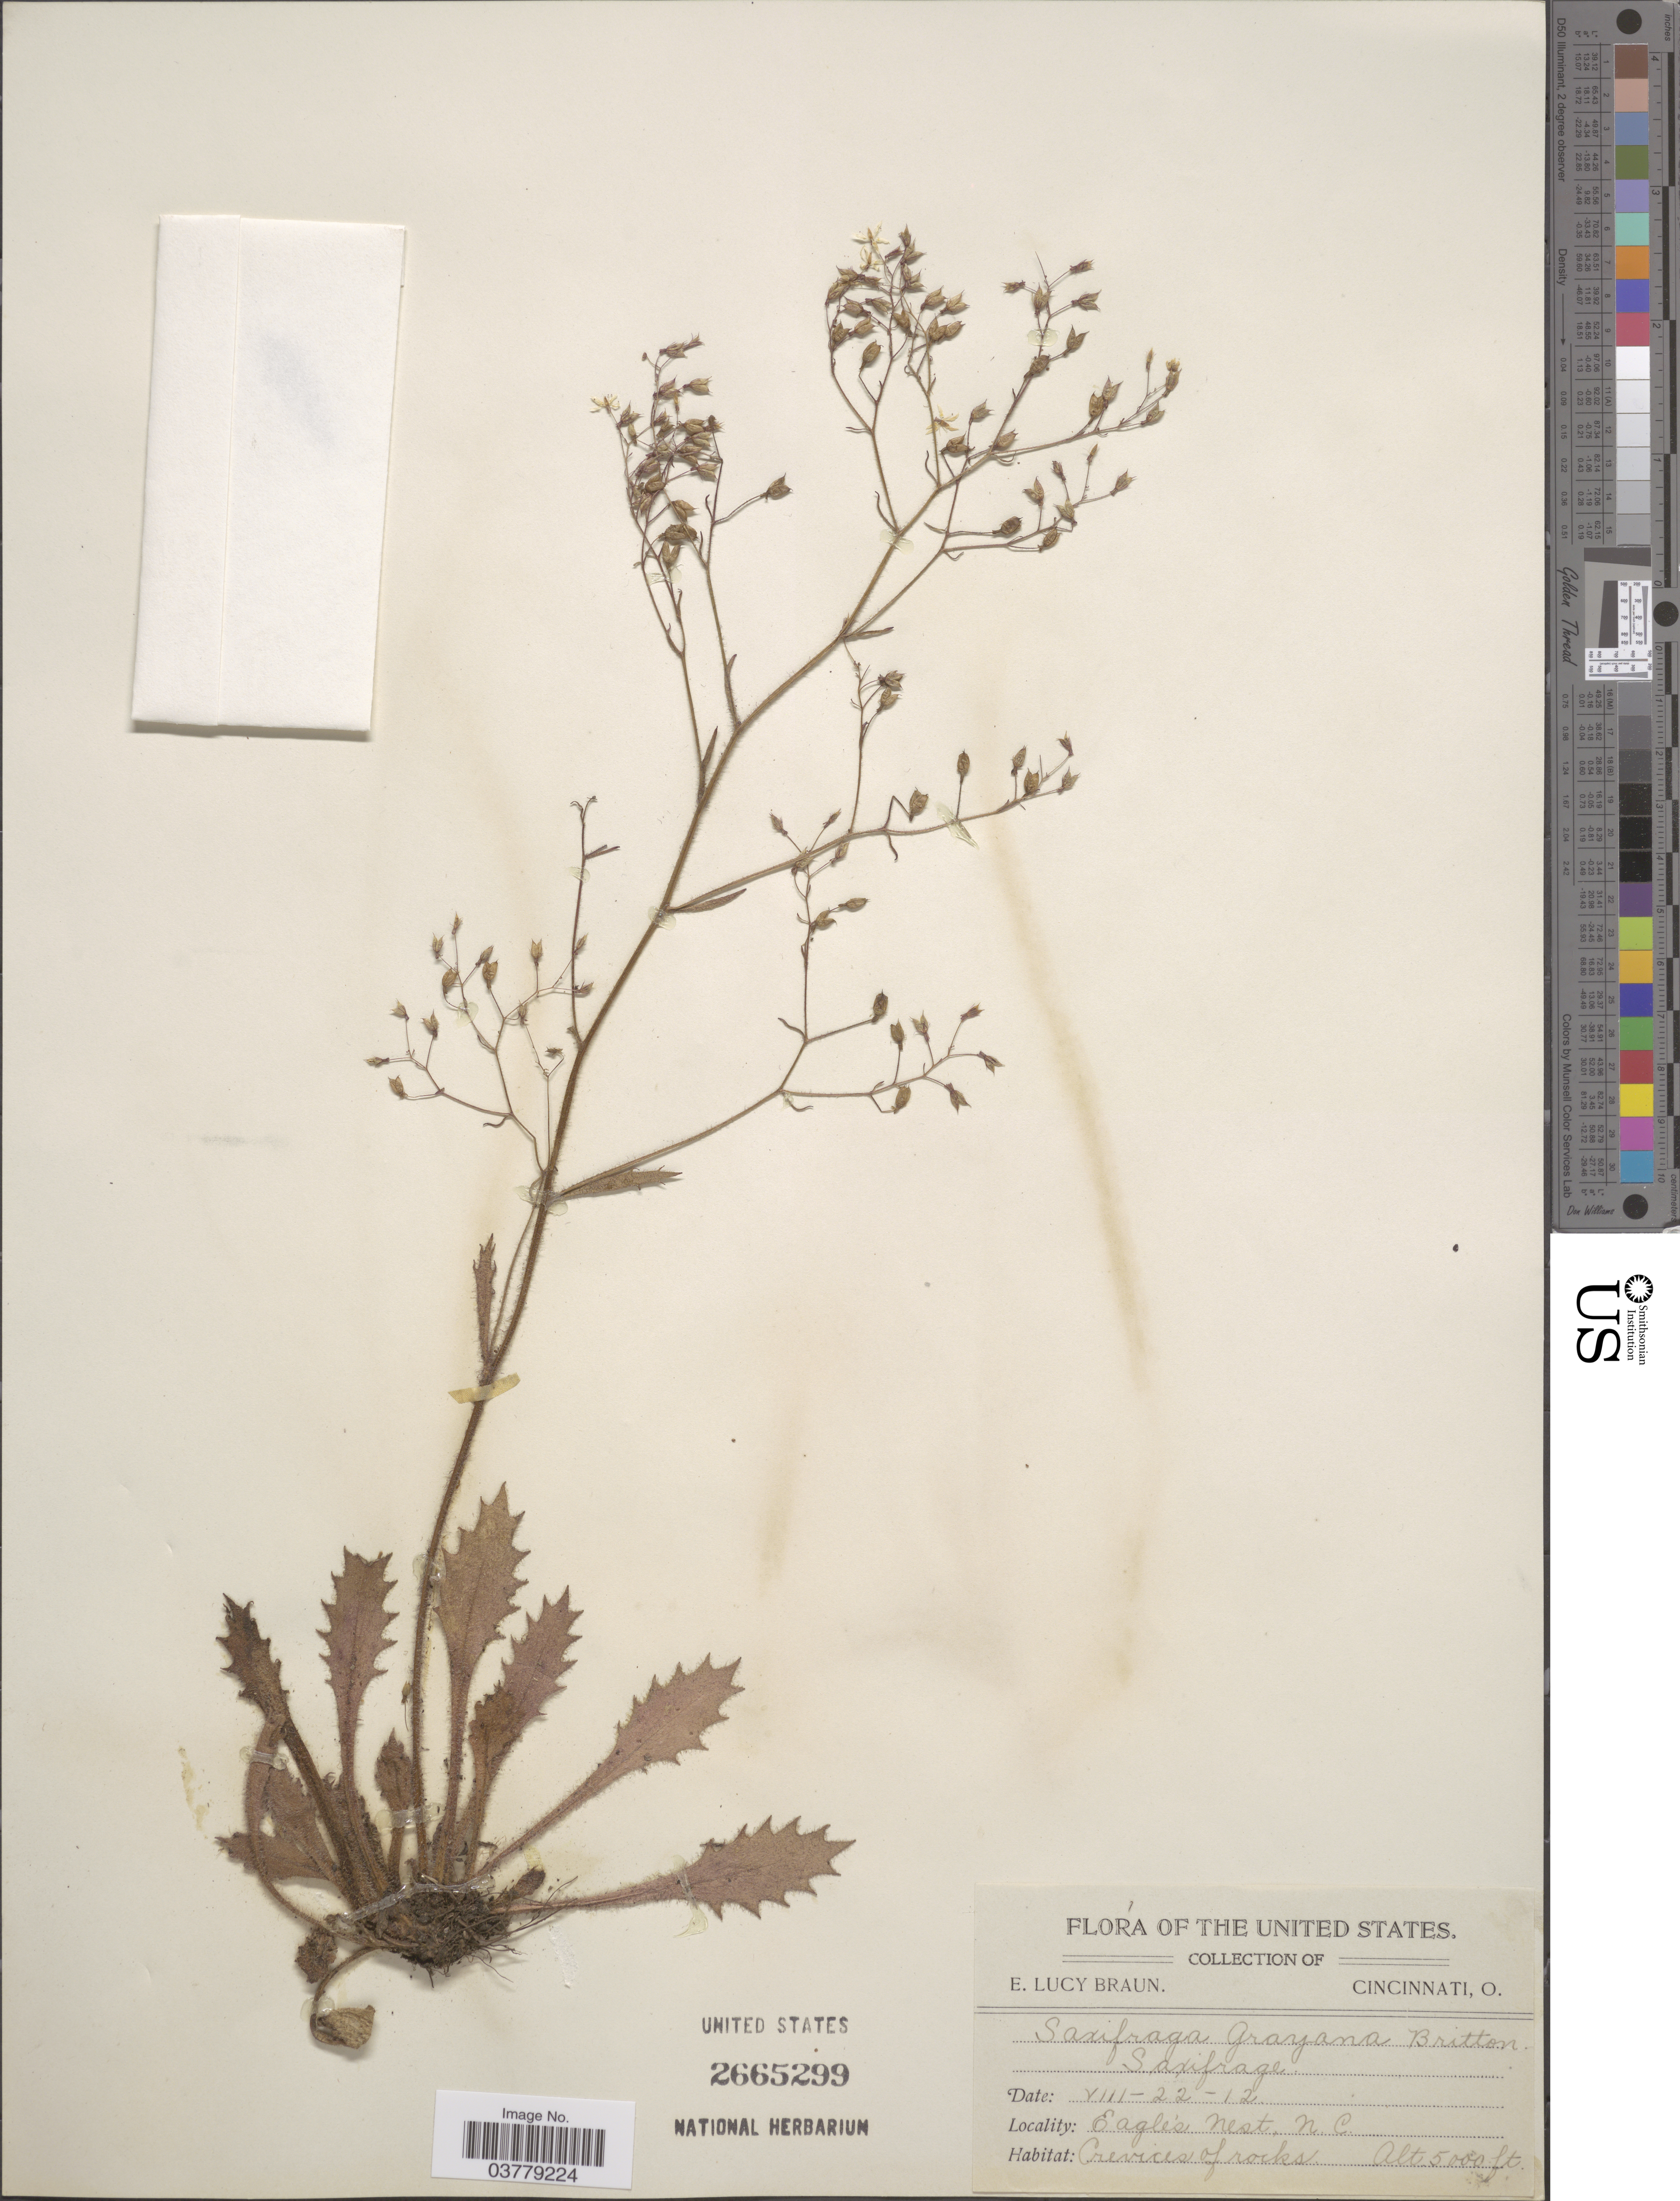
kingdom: Plantae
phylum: Tracheophyta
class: Magnoliopsida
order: Saxifragales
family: Saxifragaceae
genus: Saxifraga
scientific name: Saxifraga grayana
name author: Britton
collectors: E. L. Braun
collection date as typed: Transcribed d/m/y: 22/8/12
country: United States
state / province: North Carolina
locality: Eagle's Nest.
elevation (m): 1524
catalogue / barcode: US 2665299